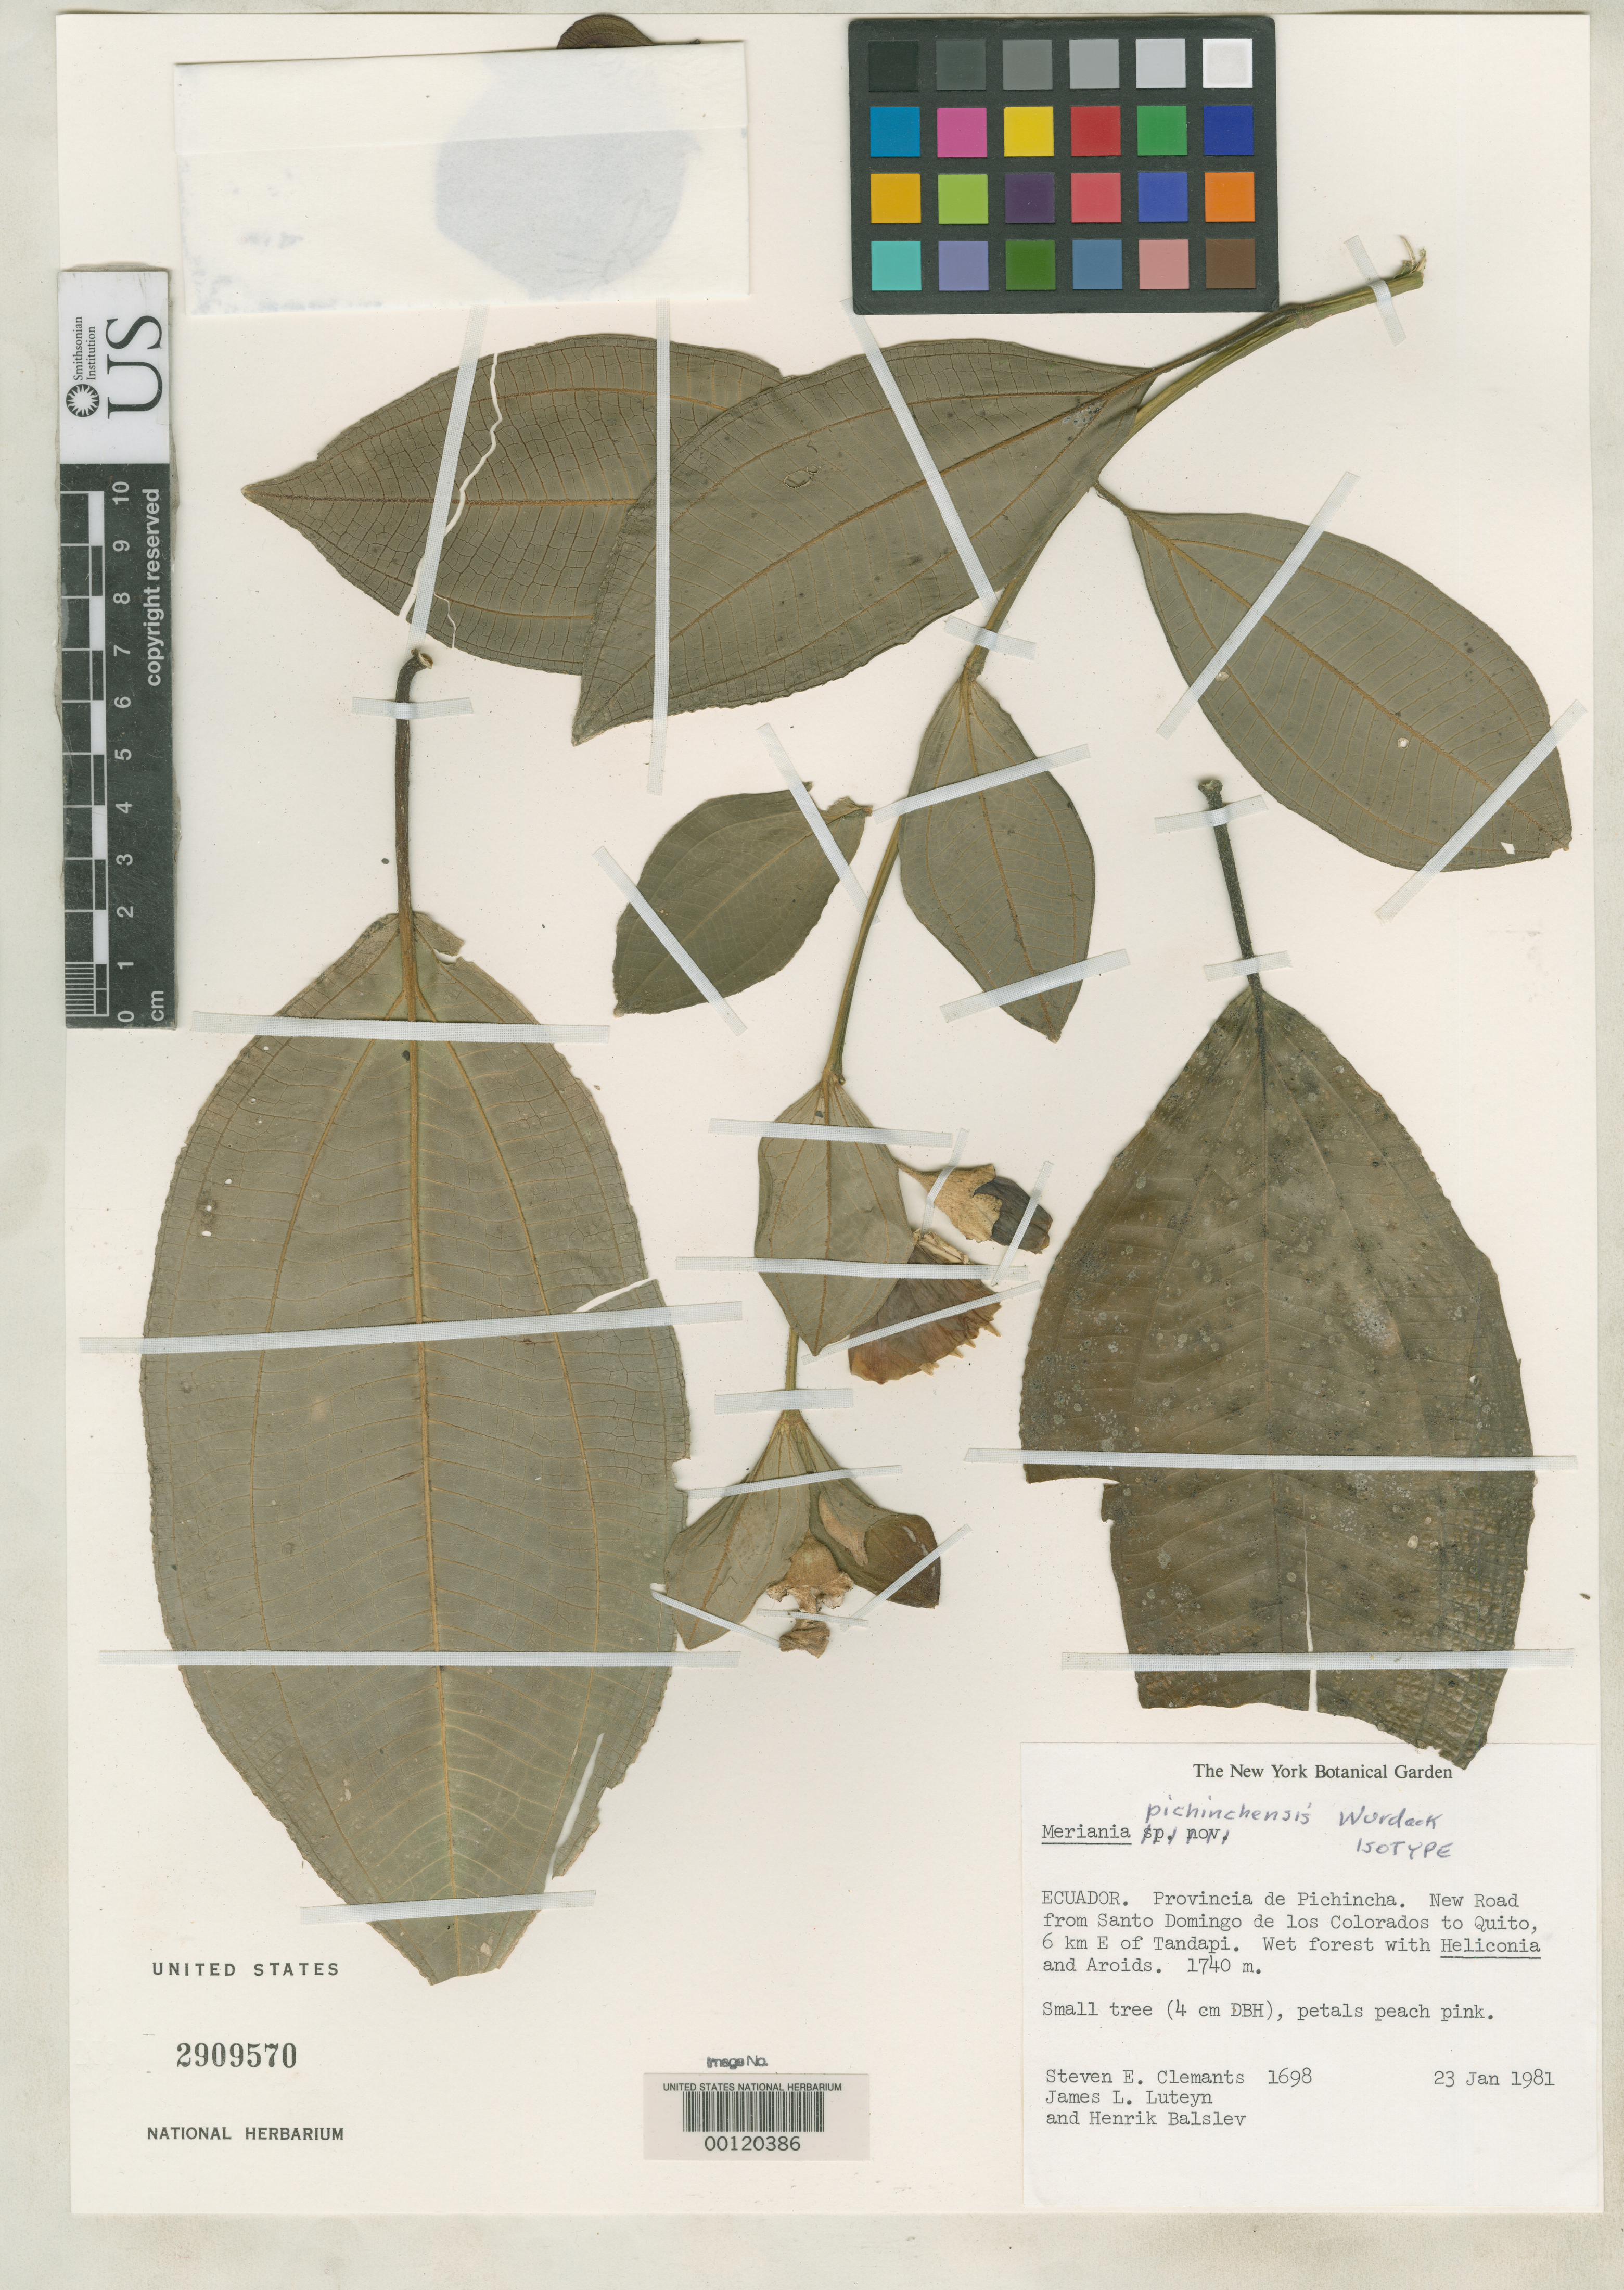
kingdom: Plantae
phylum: Tracheophyta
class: Magnoliopsida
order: Myrtales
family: Melastomataceae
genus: Meriania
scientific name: Meriania pichinchensis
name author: Wurdack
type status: Isotype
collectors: S. Clemants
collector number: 1698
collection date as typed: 23 Jan 1981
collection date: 1981-01-23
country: Ecuador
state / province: Pichincha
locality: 6 km E of Tandapi.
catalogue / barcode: US 2909570